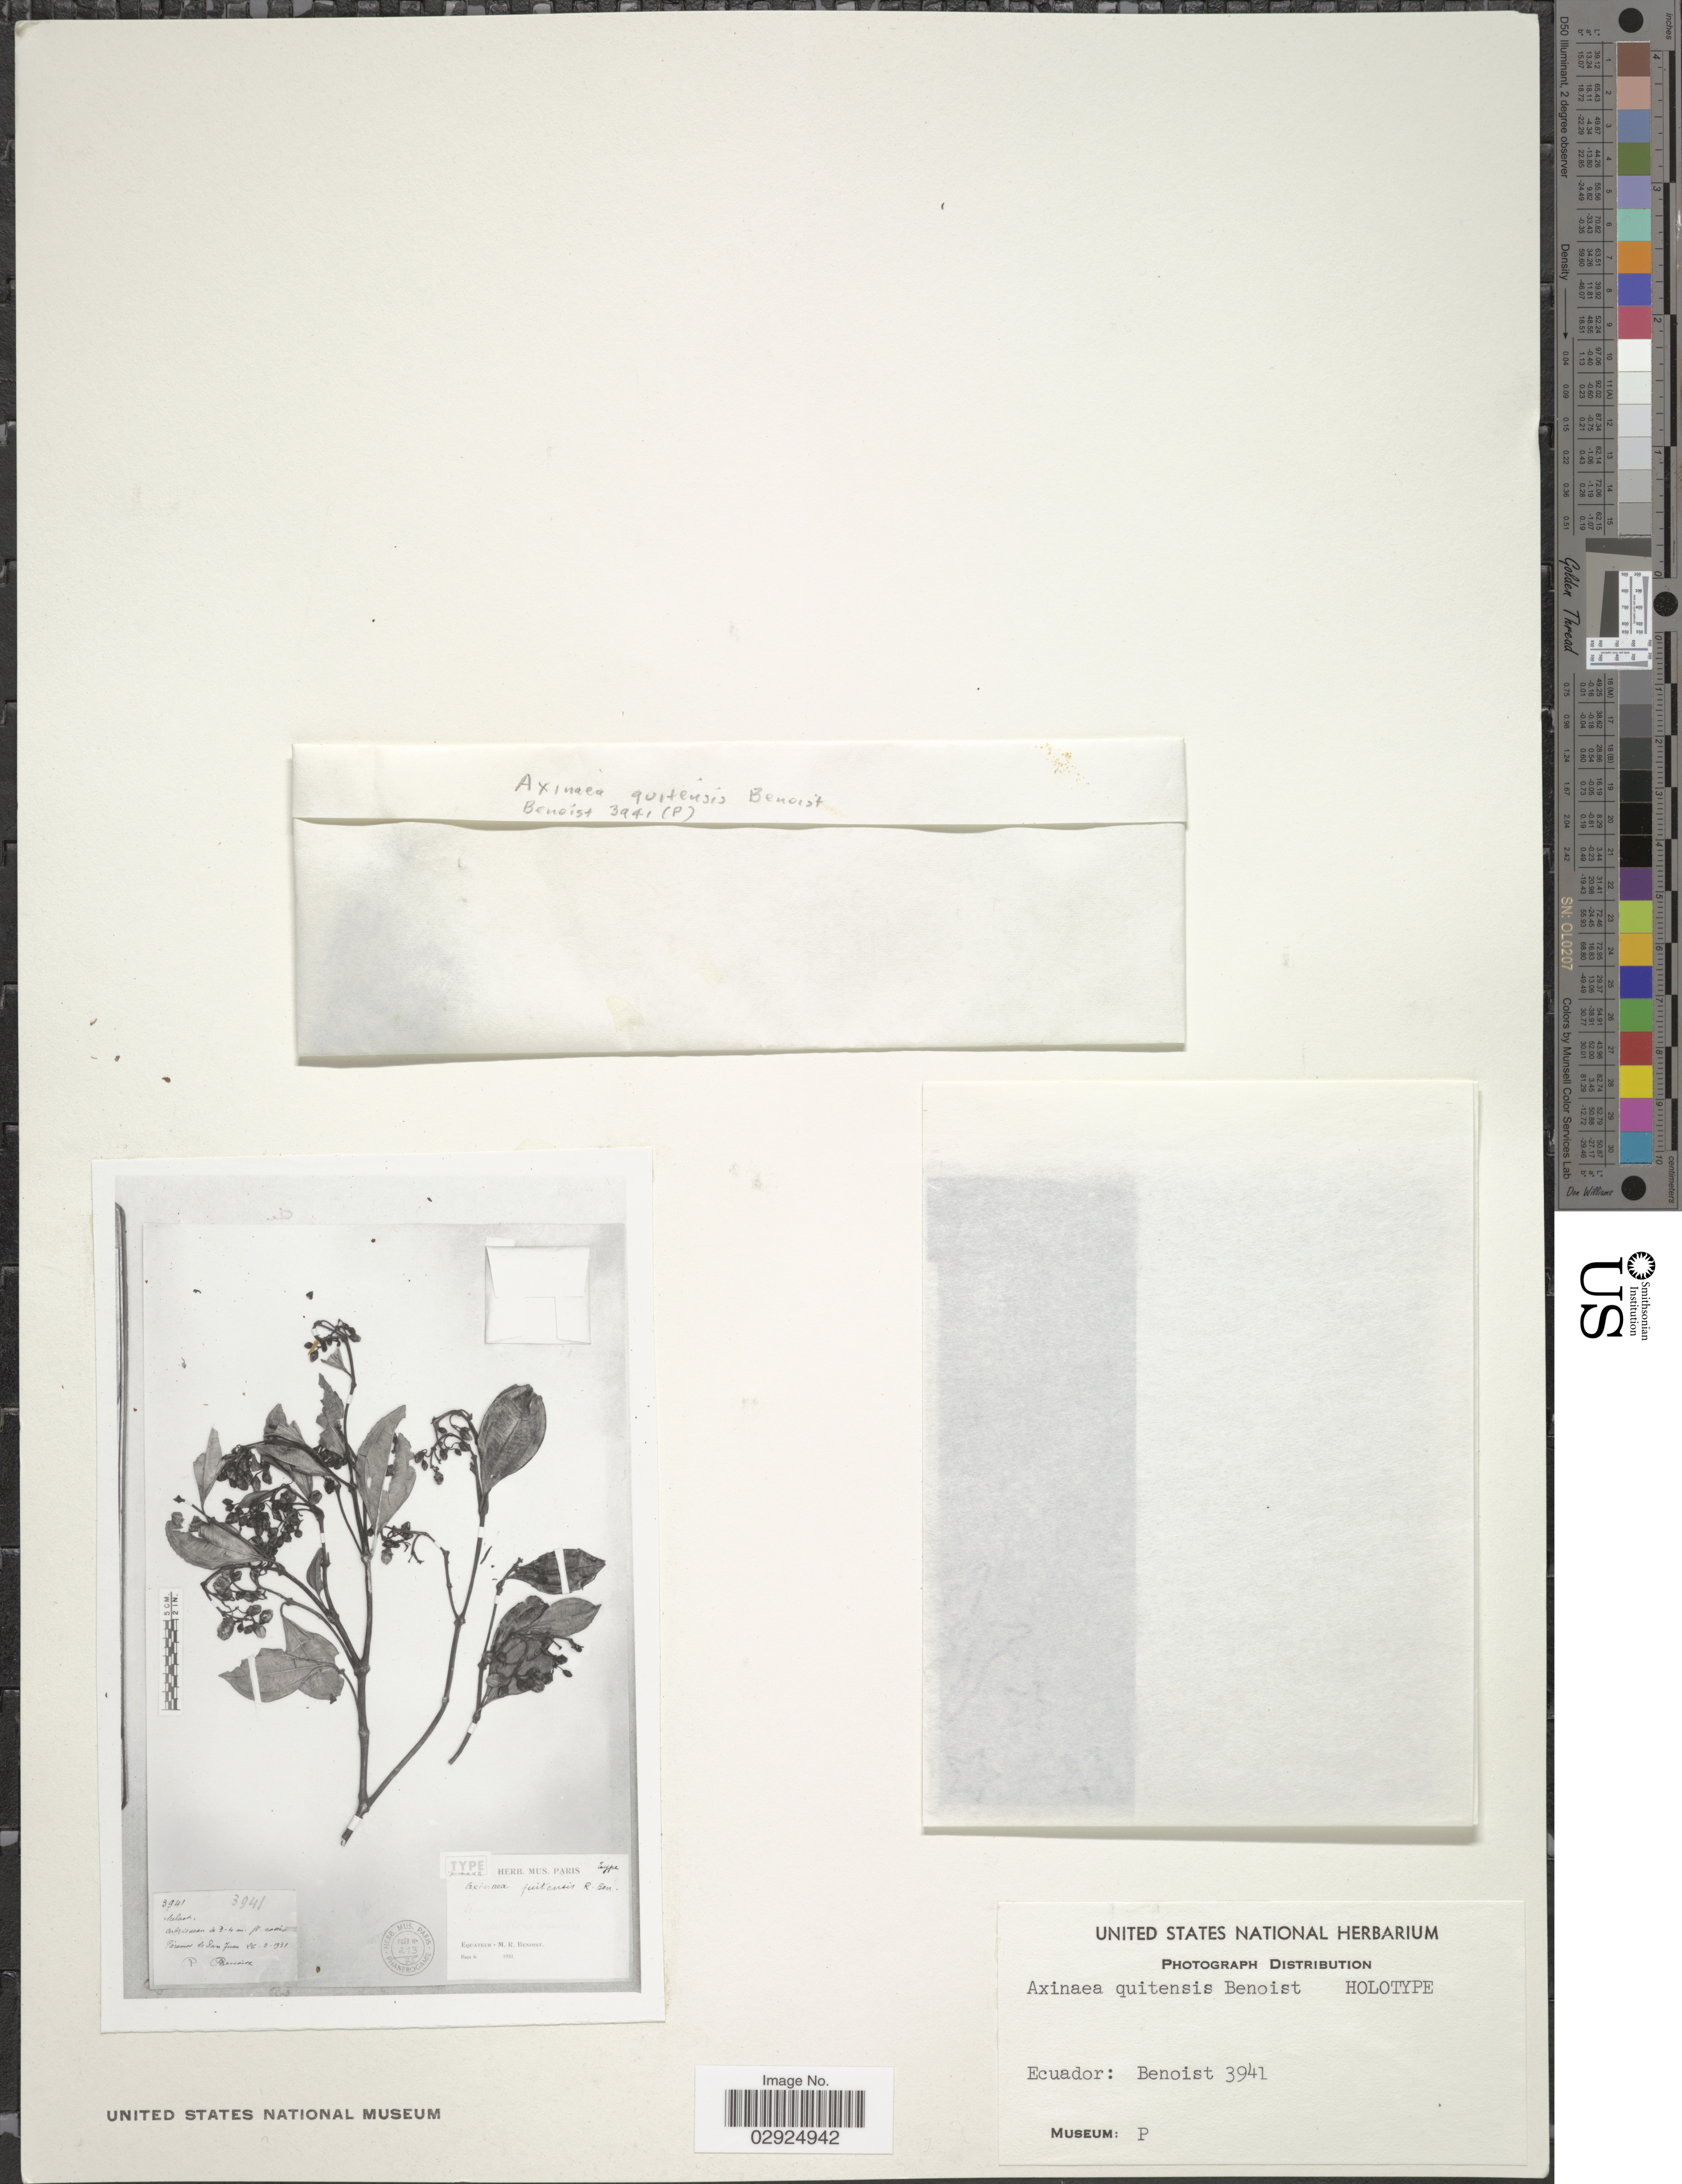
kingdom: Plantae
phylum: Tracheophyta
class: Magnoliopsida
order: Myrtales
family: Melastomataceae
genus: Axinaea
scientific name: Axinaea quitensis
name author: Benoist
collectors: M. Benoist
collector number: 3941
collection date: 1931-02-26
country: Ecuador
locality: Páramo de San Juan.